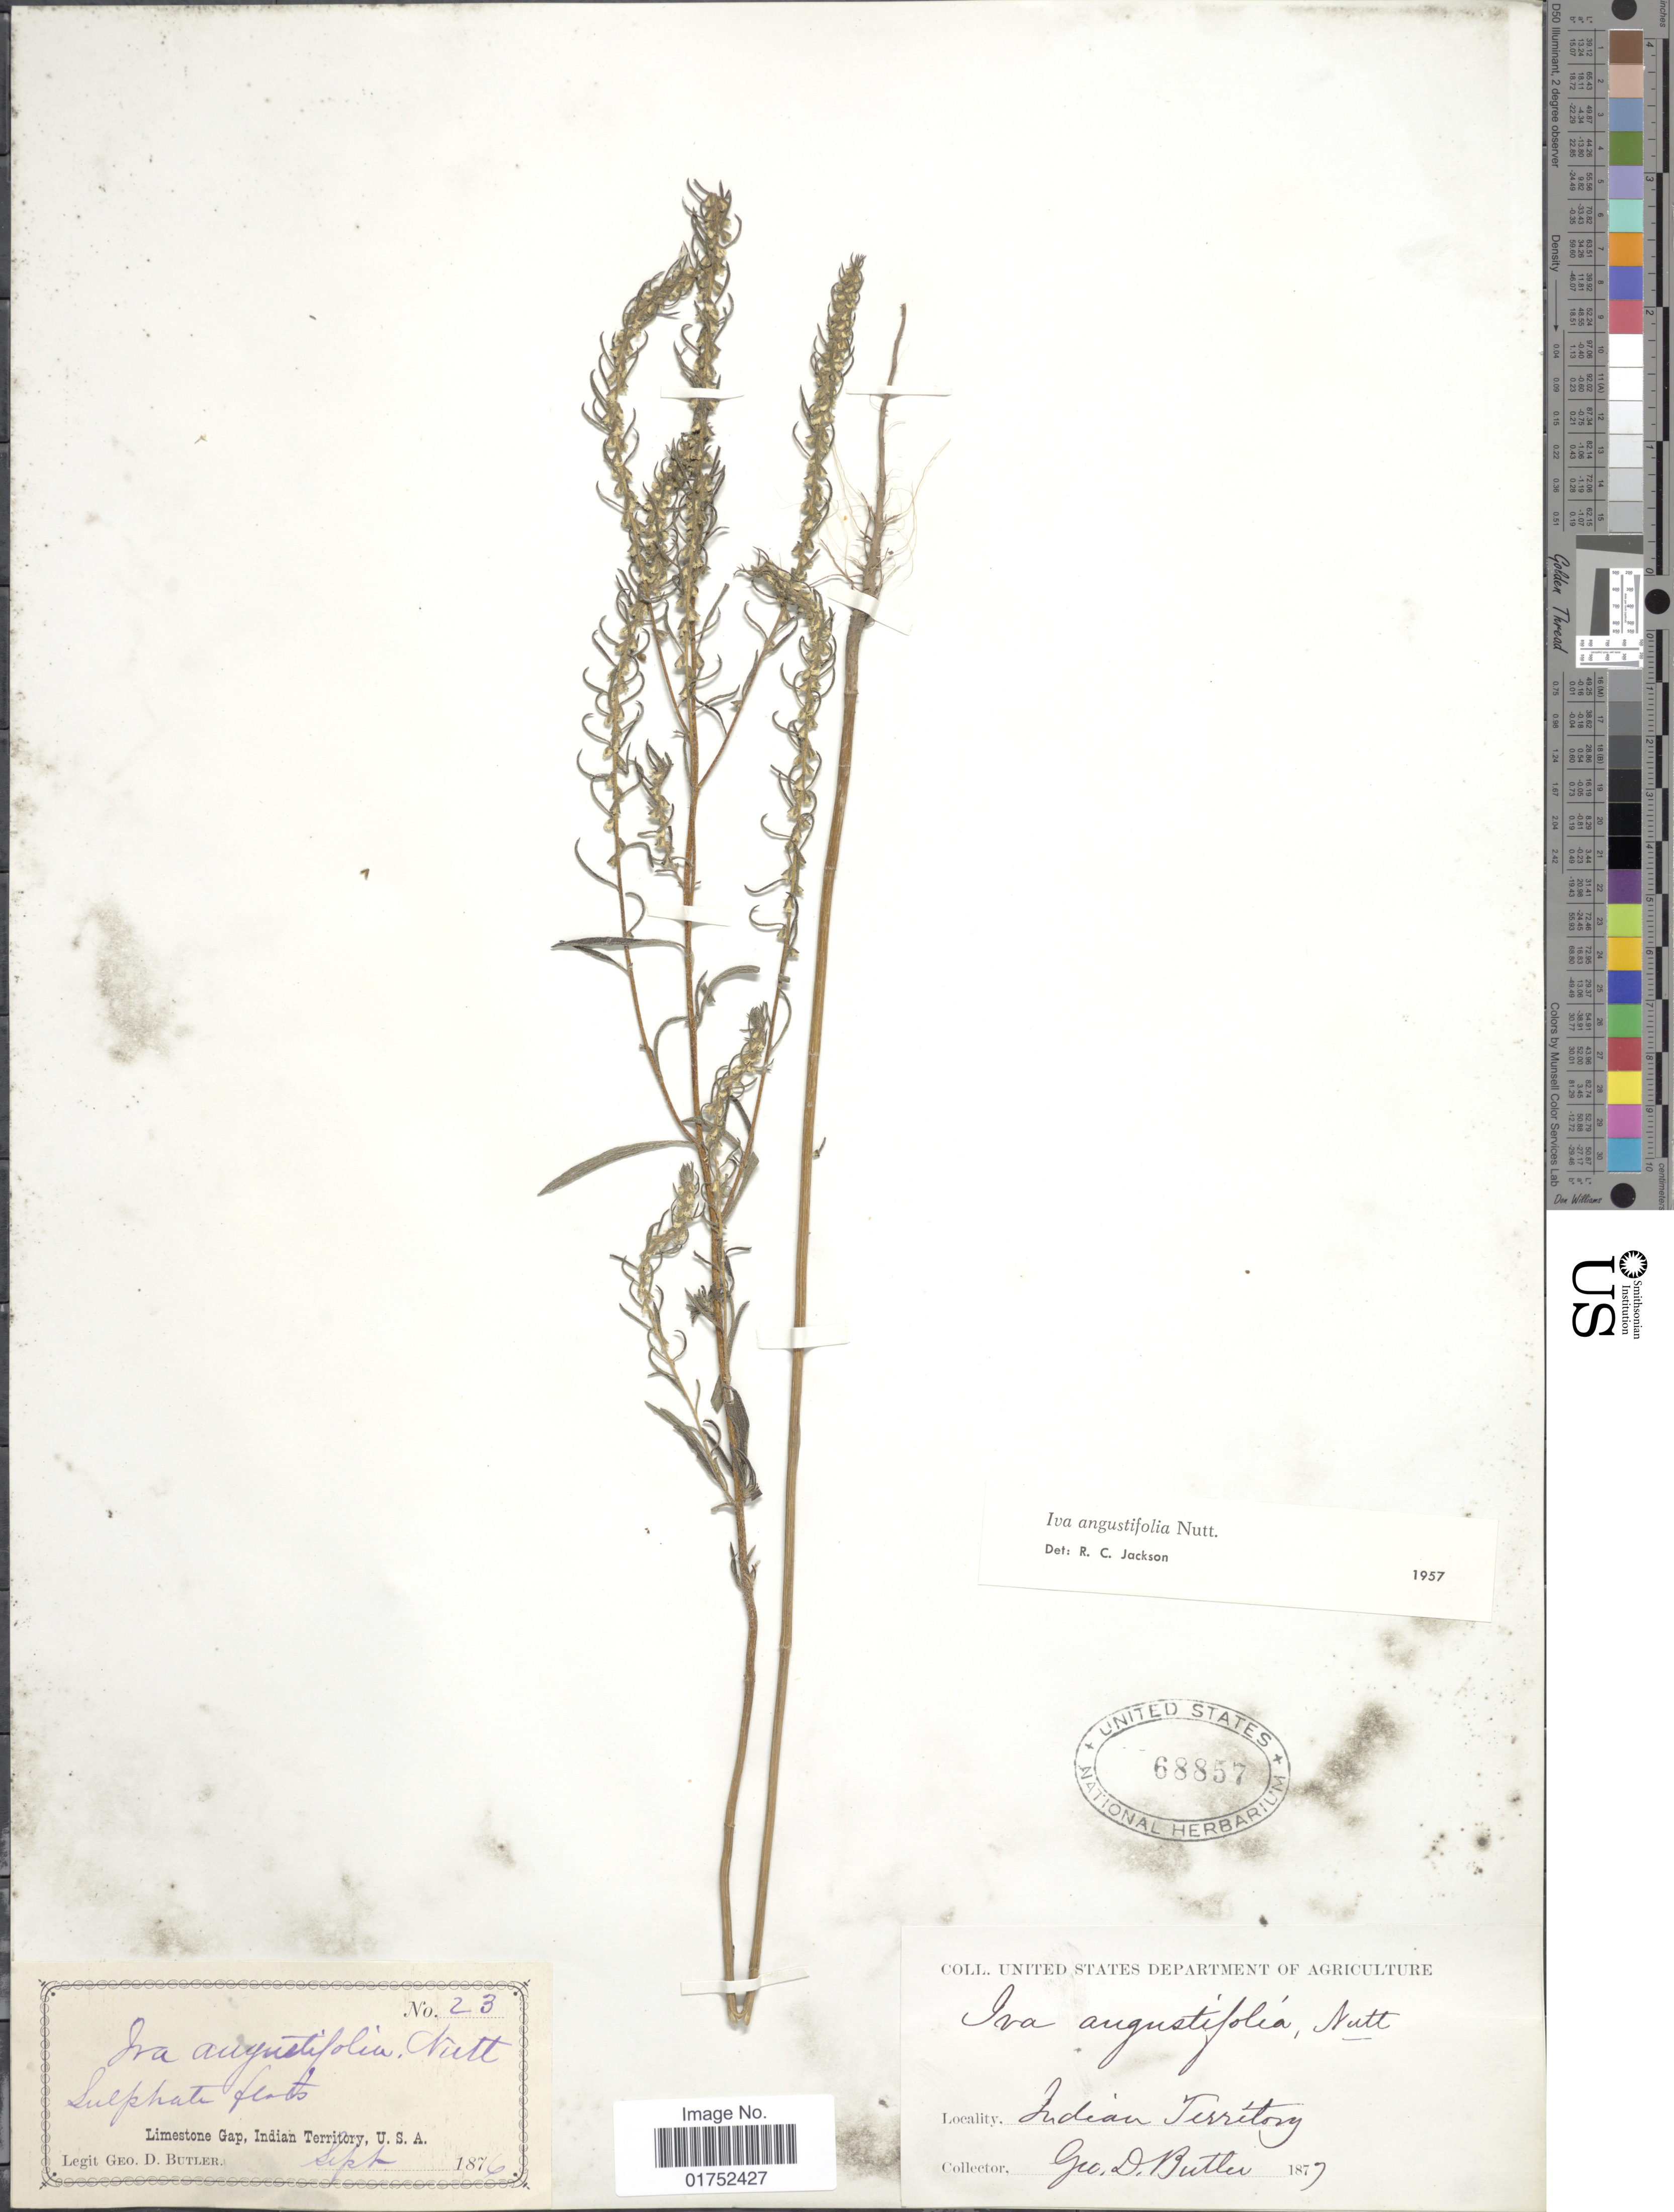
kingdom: Plantae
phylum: Tracheophyta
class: Magnoliopsida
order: Asterales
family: Asteraceae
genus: Iva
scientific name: Iva angustifolia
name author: Nutt.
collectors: G. D. Butler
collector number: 23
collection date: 1877-09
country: United States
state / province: Oklahoma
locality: Sulphate flats, Limestone Gap, Indian Territory, U.S.A.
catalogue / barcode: US 68857